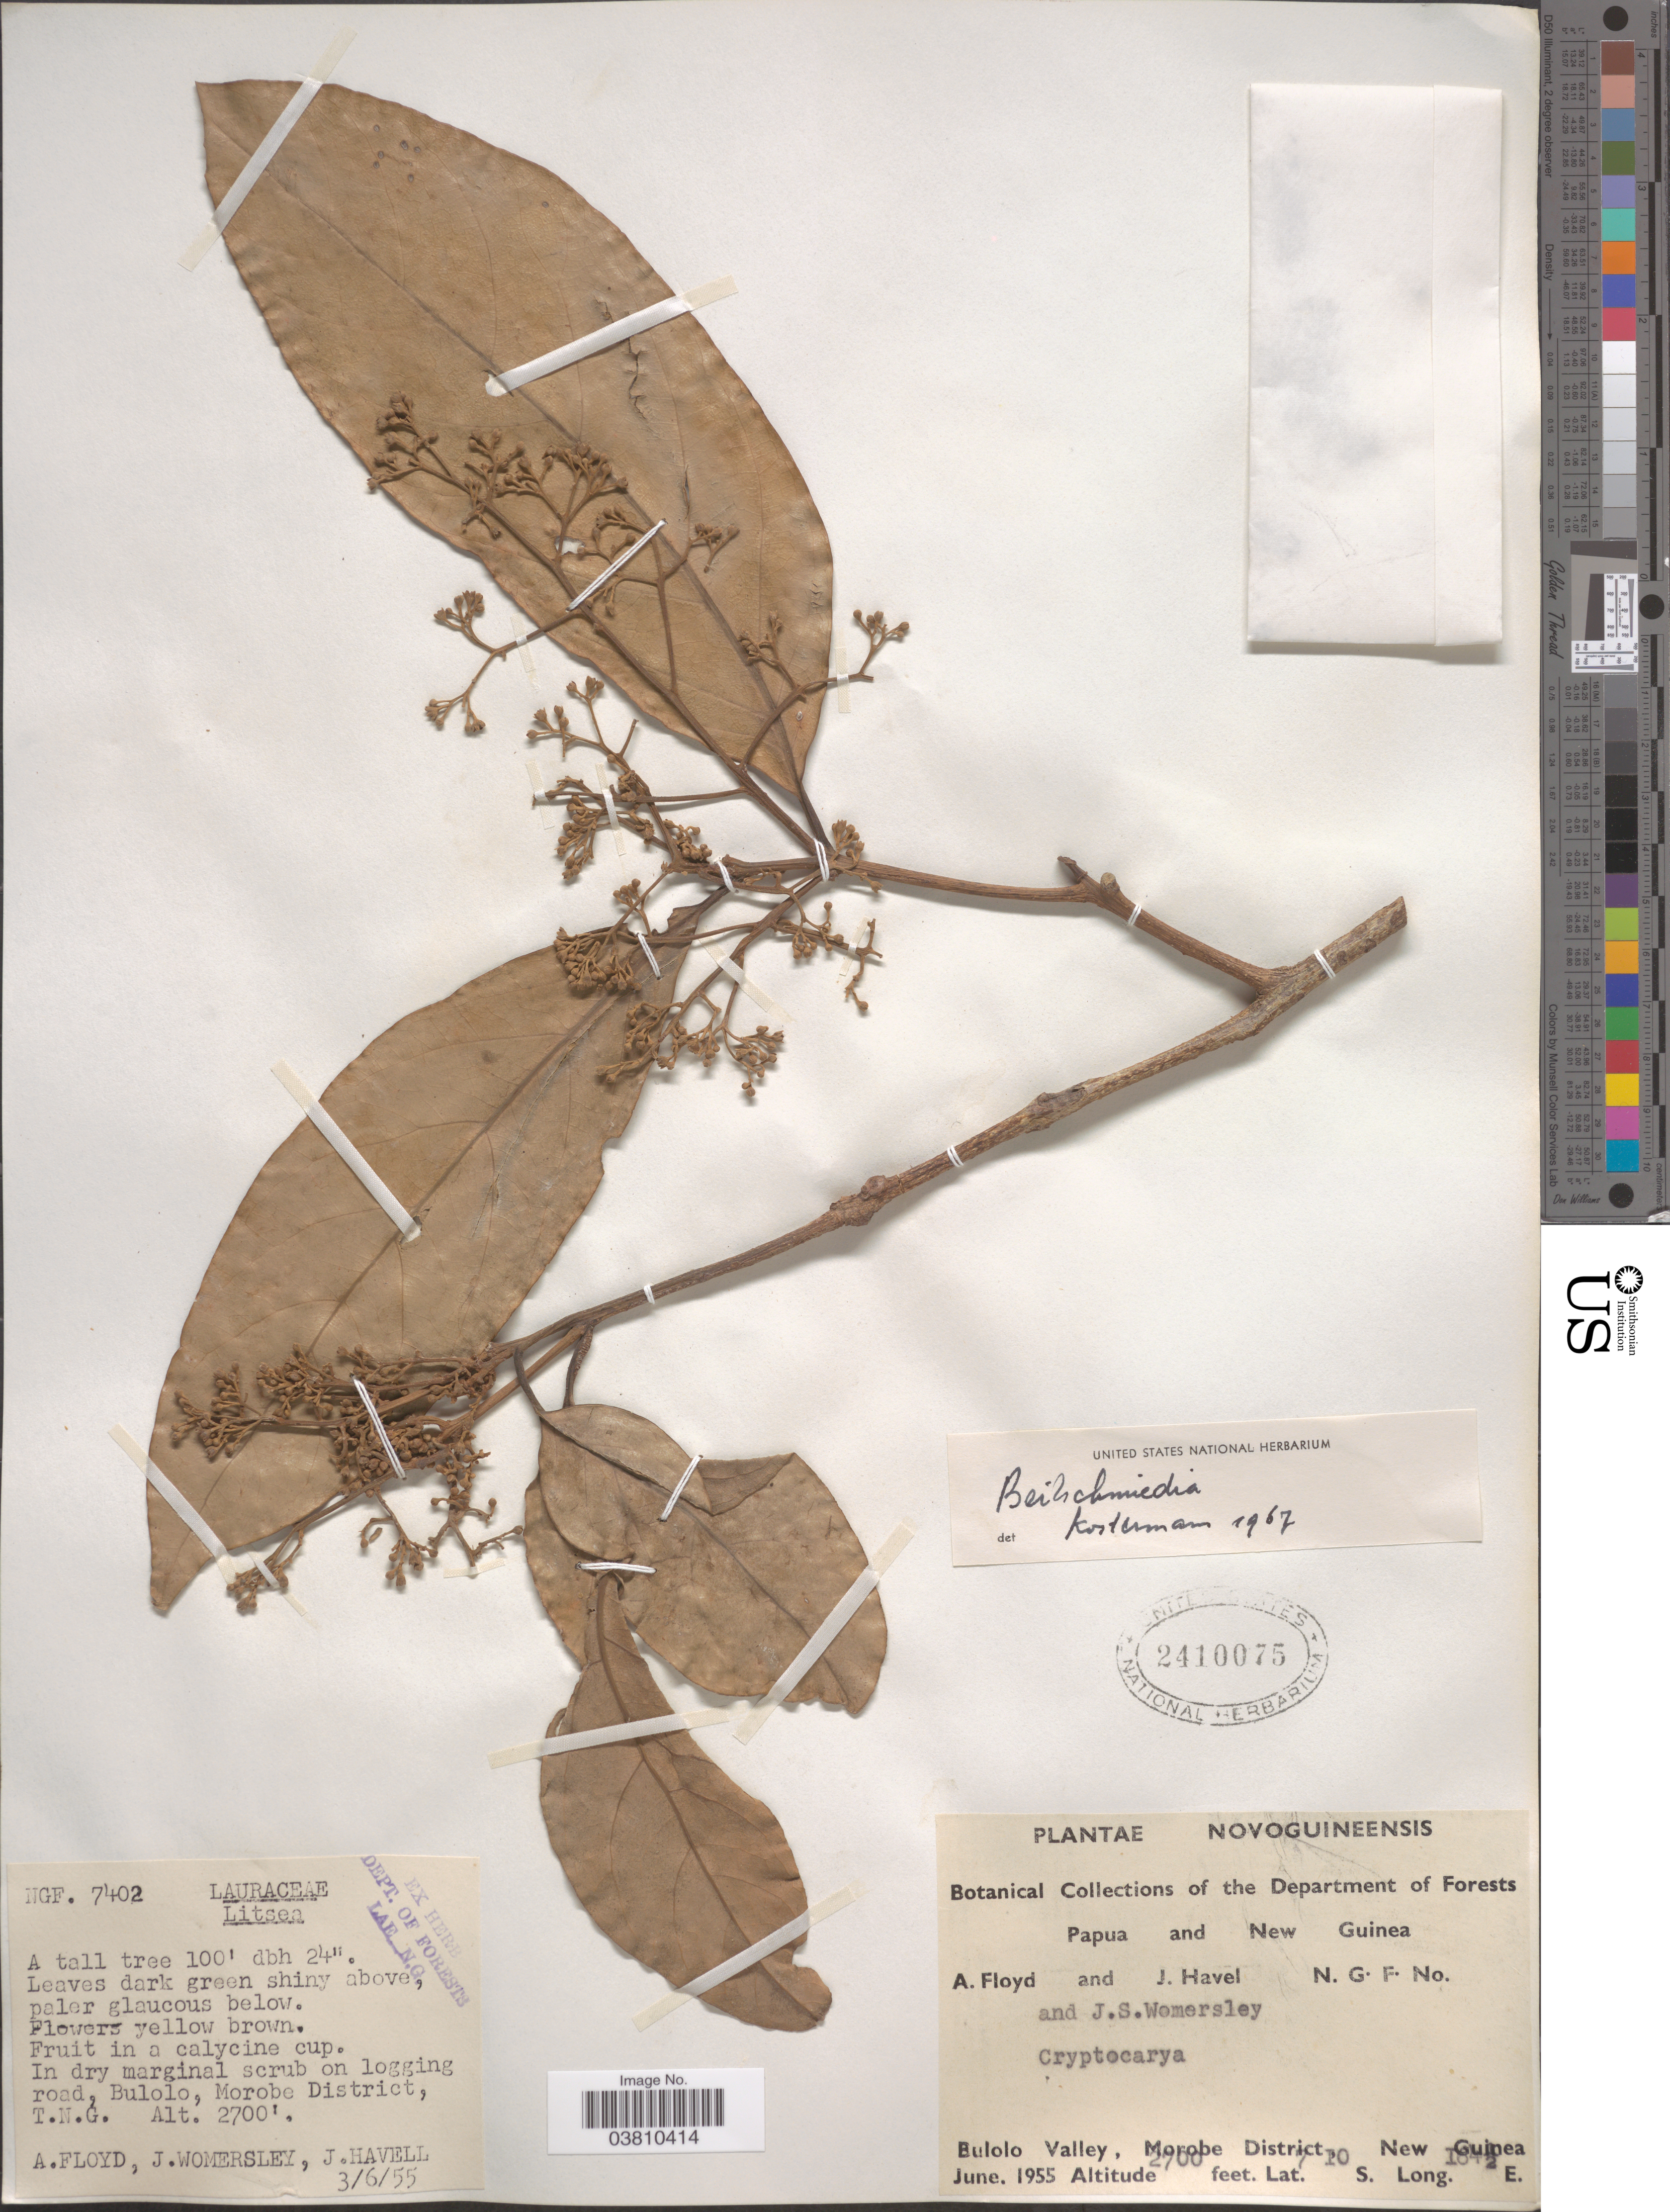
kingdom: Plantae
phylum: Tracheophyta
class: Magnoliopsida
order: Laurales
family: Lauraceae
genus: Beilschmiedia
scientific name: Beilschmiedia sp.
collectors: A. Floyd, J. S. Womersley & J. Havell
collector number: NGF7402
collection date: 1955-06-03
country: Papua New Guinea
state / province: Morobe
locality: Papua and New Guinea. Bulolo Valley, Morobe District, New Guinea. In dry marginal scrub on logging road, Bulolo, Morobe District, T.N.G.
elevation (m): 823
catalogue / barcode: US 2410075